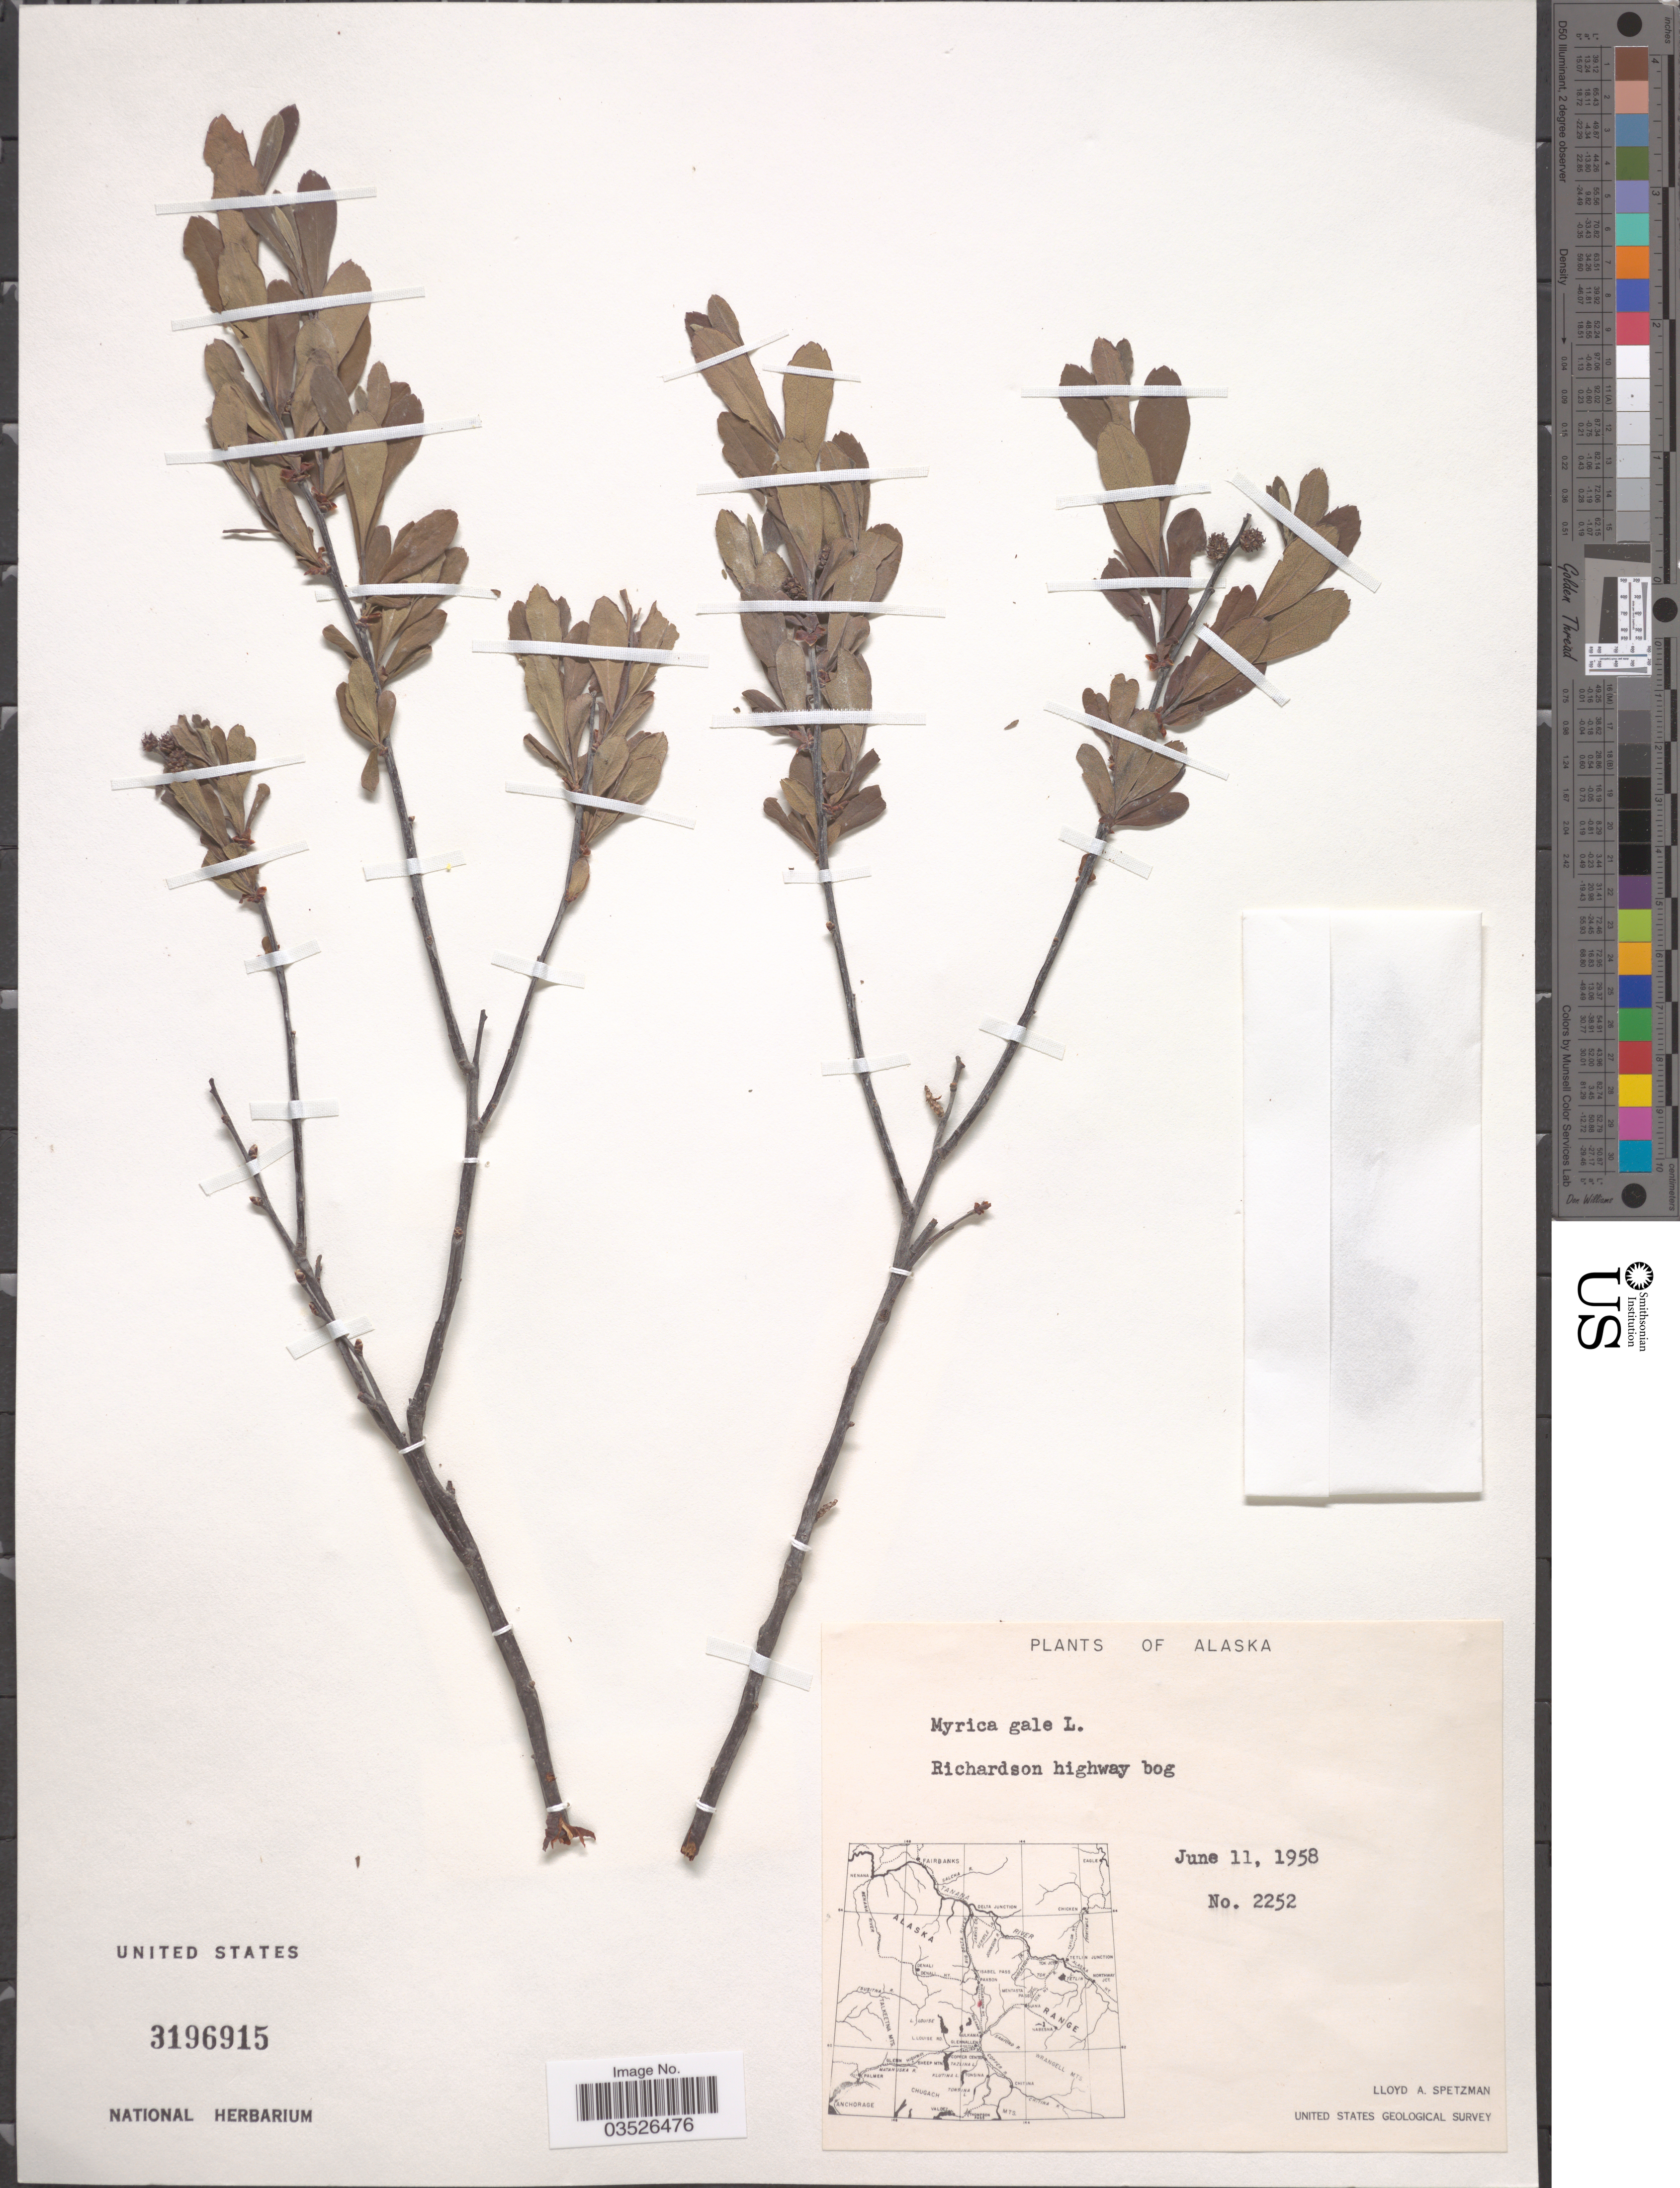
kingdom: Plantae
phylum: Tracheophyta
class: Magnoliopsida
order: Fagales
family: Myricaceae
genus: Myrica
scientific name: Myrica gale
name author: L.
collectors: L. Spetzman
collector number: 2252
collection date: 1958-06-11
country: United States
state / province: Alaska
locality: Richardson highway bog.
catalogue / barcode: US 3196915